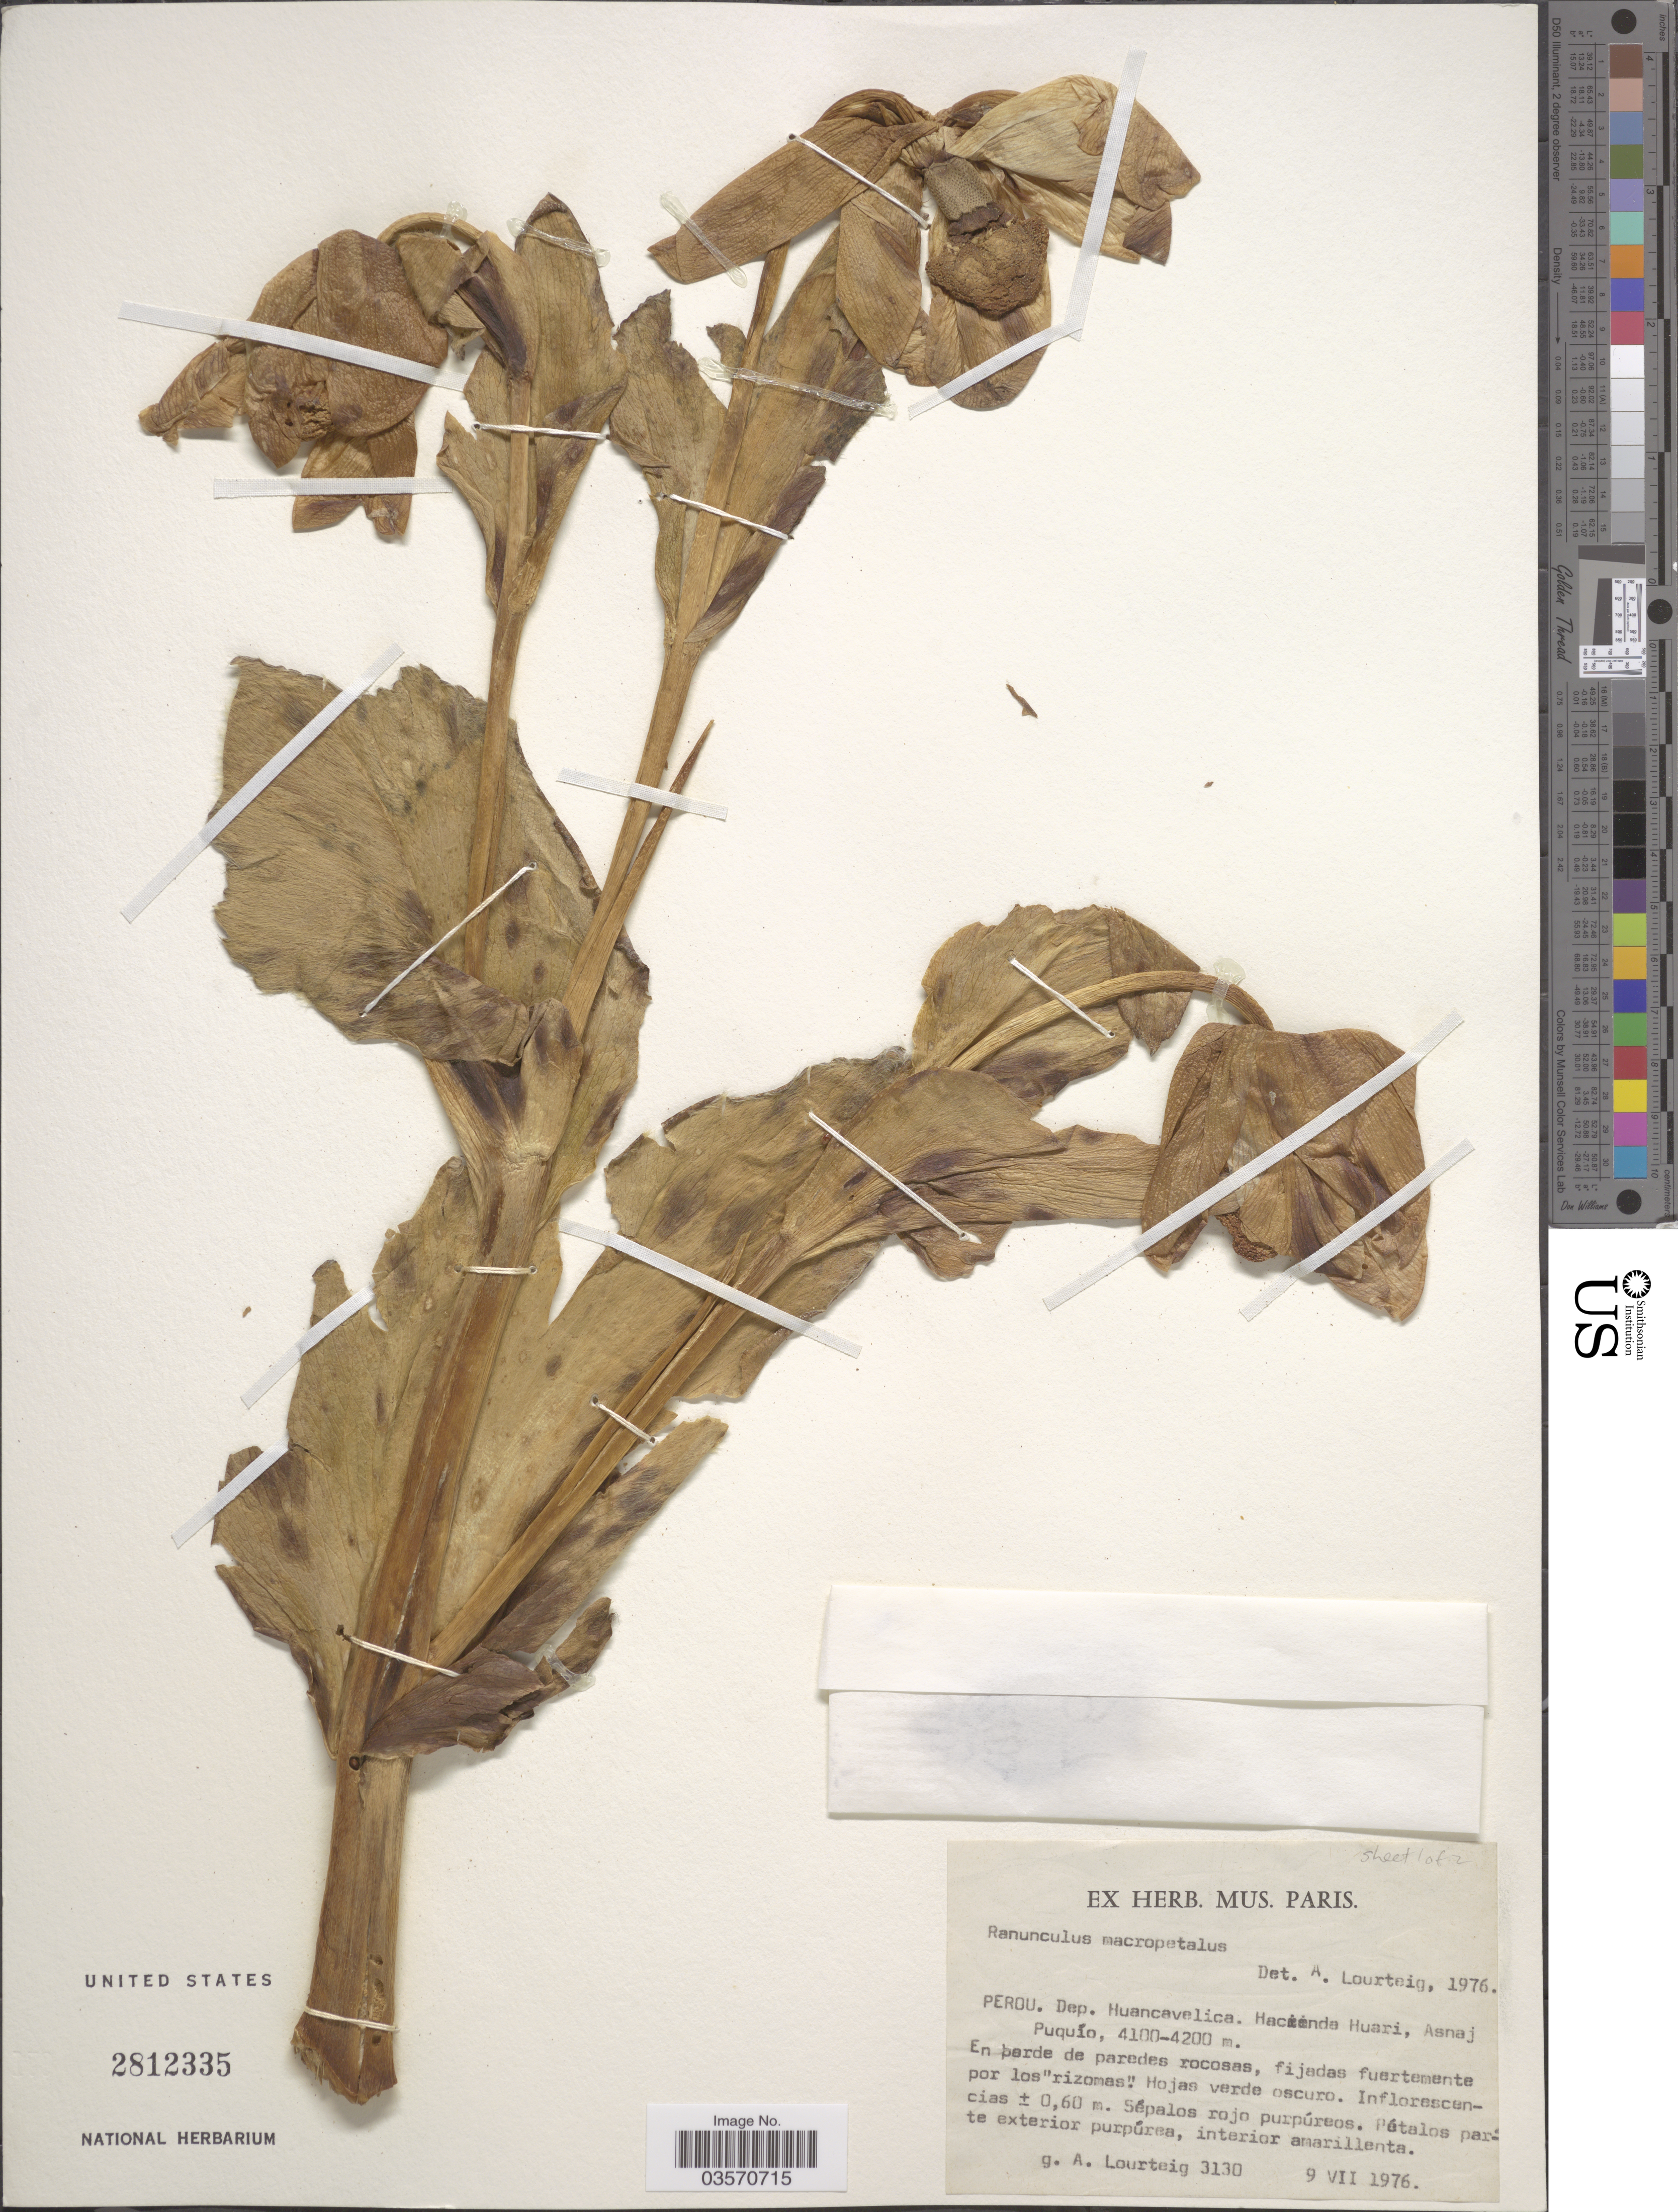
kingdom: Plantae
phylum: Tracheophyta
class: Magnoliopsida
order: Ranunculales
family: Ranunculaceae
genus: Krapfia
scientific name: Krapfia macropetala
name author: (DC.) Tamura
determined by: Strong, M. T., (US), Smithsonian Institution - National Museum of Natural History (UNITED STATES)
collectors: A. Lourteig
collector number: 3130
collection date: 1976-07-09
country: Peru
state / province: Huancavelica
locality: Dep. Huancavelica. Hacienda Huari, Asnaj Puquío.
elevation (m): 4100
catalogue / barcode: US 2812335